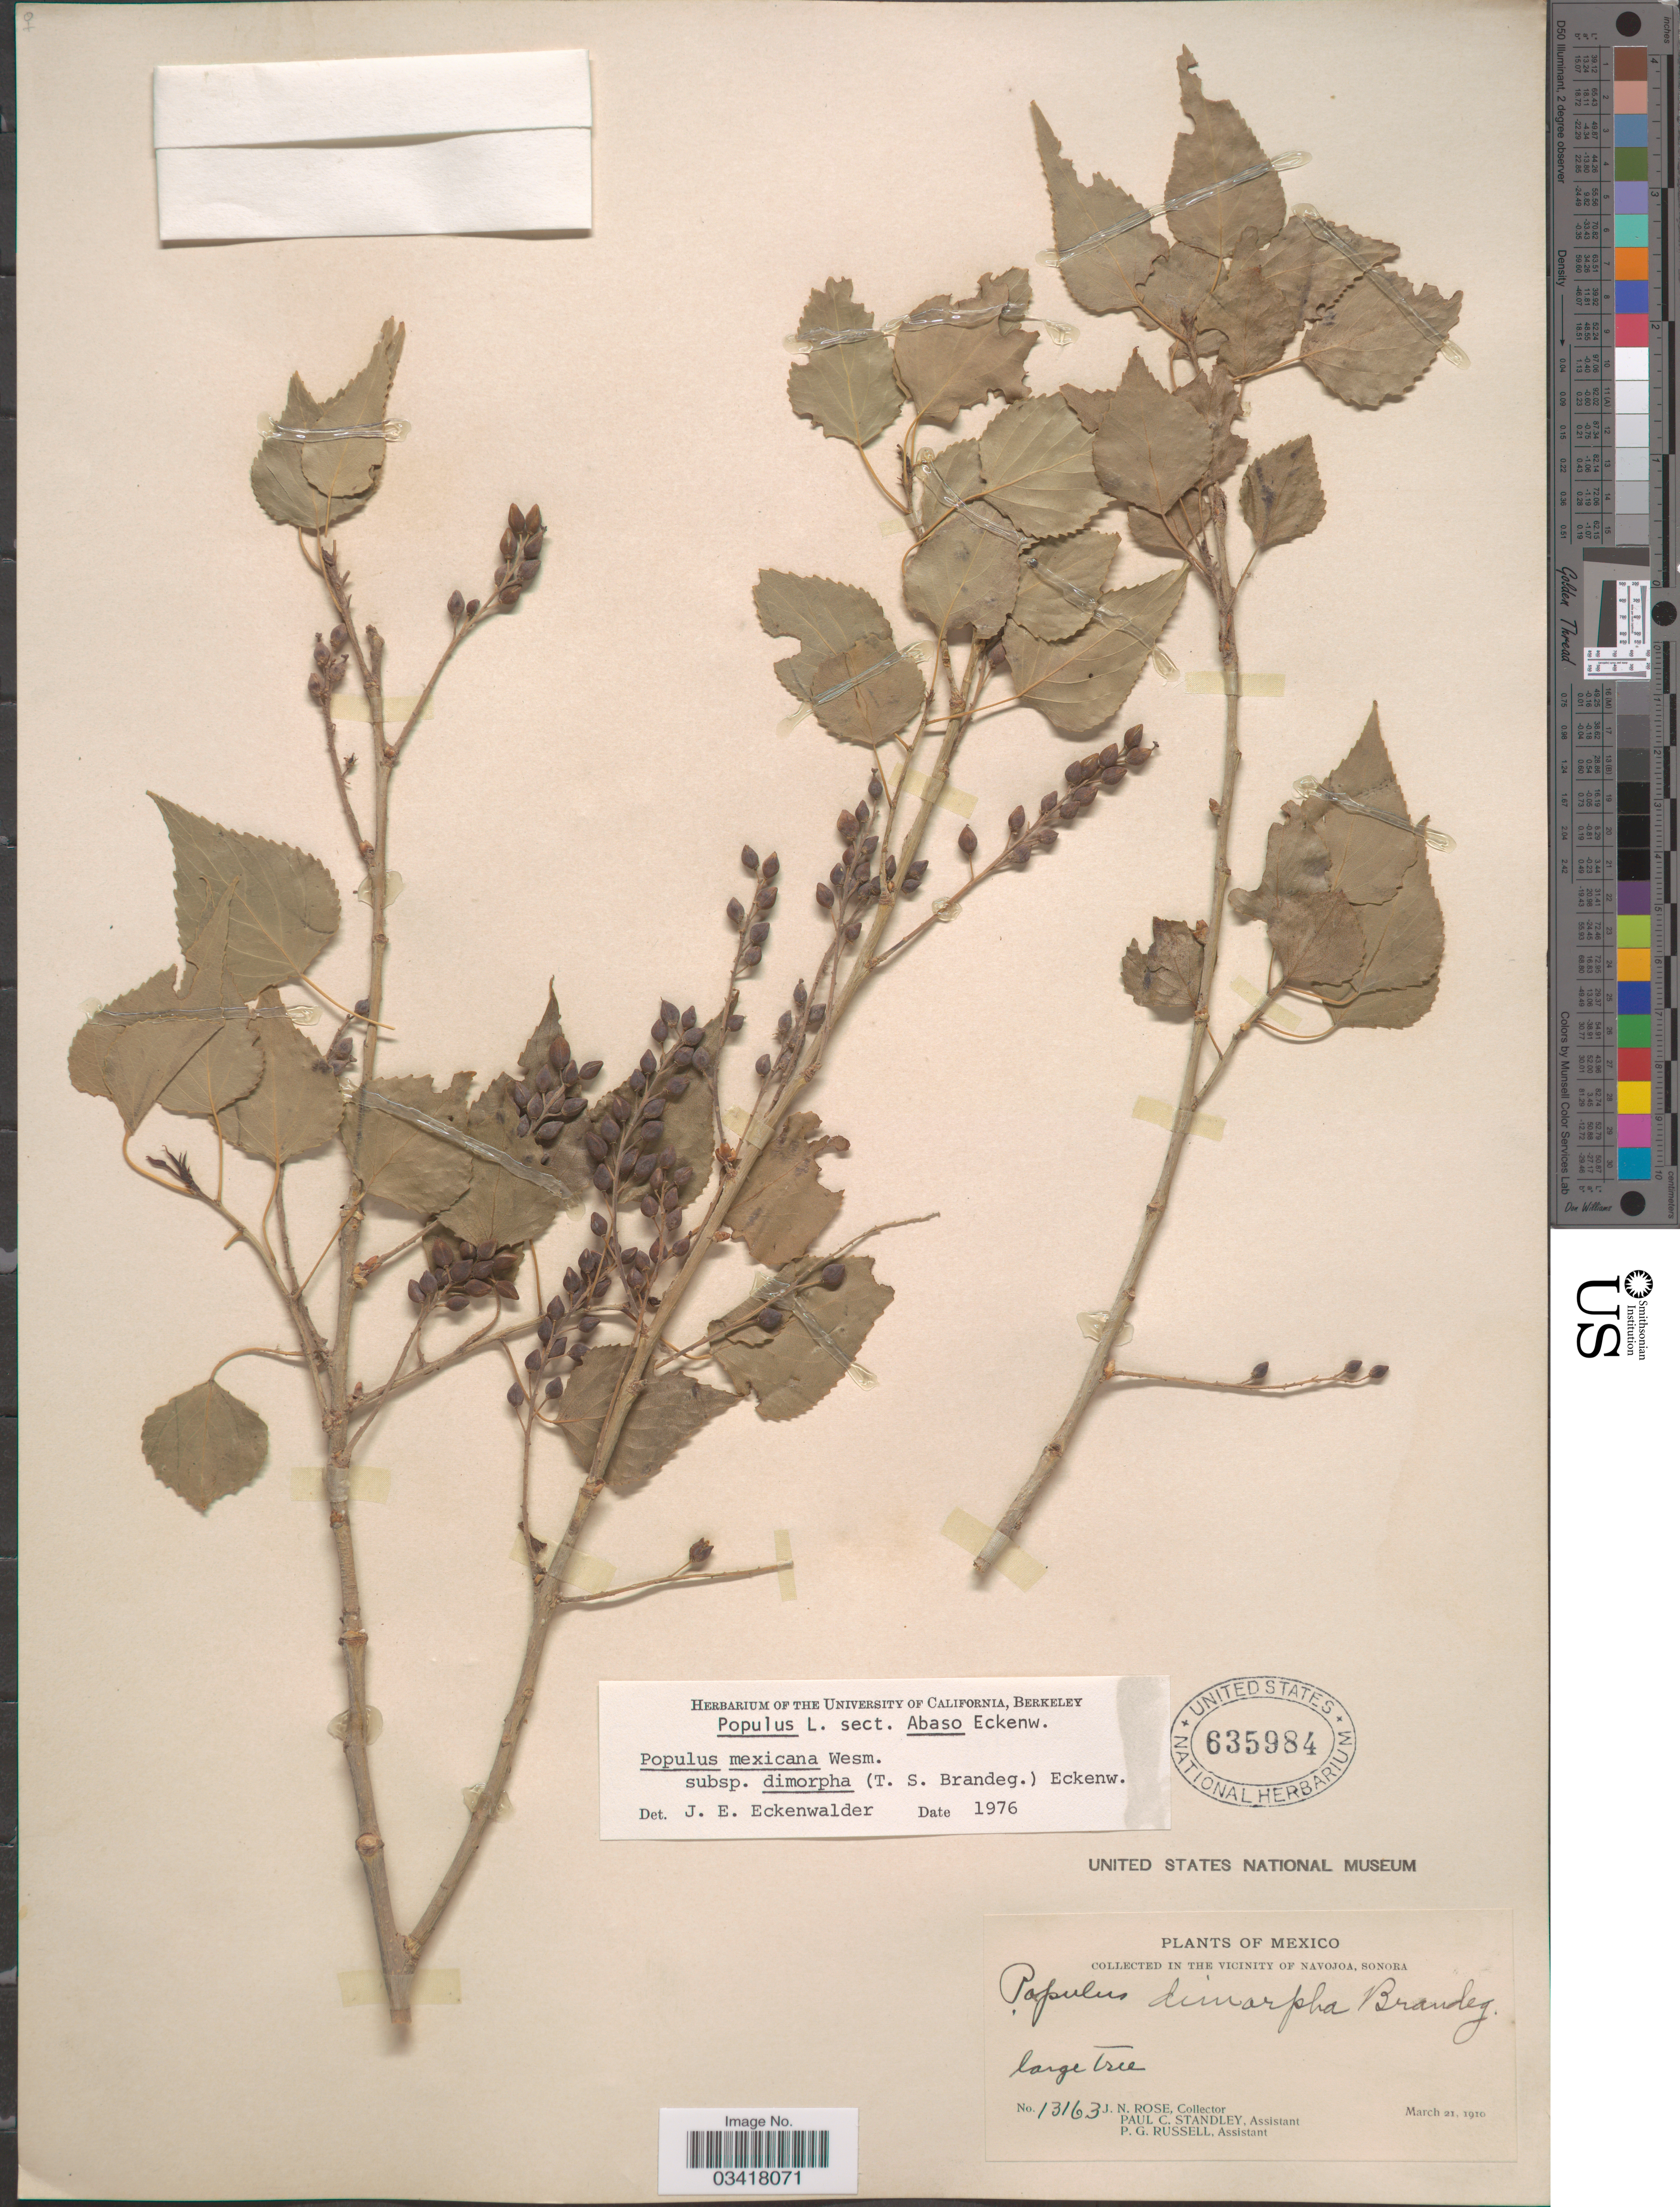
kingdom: Plantae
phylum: Tracheophyta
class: Magnoliopsida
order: Malpighiales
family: Salicaceae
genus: Populus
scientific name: Populus mexicana subsp. dimorpha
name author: (Brandegee) Eckenw.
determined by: Eckenwalder, James E.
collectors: J. N. Rose, P. C. Standley & P. G. Russell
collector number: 13163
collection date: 1910-03-21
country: Mexico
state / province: Sonora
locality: In the vicinity of Navojoa.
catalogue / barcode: US 635984